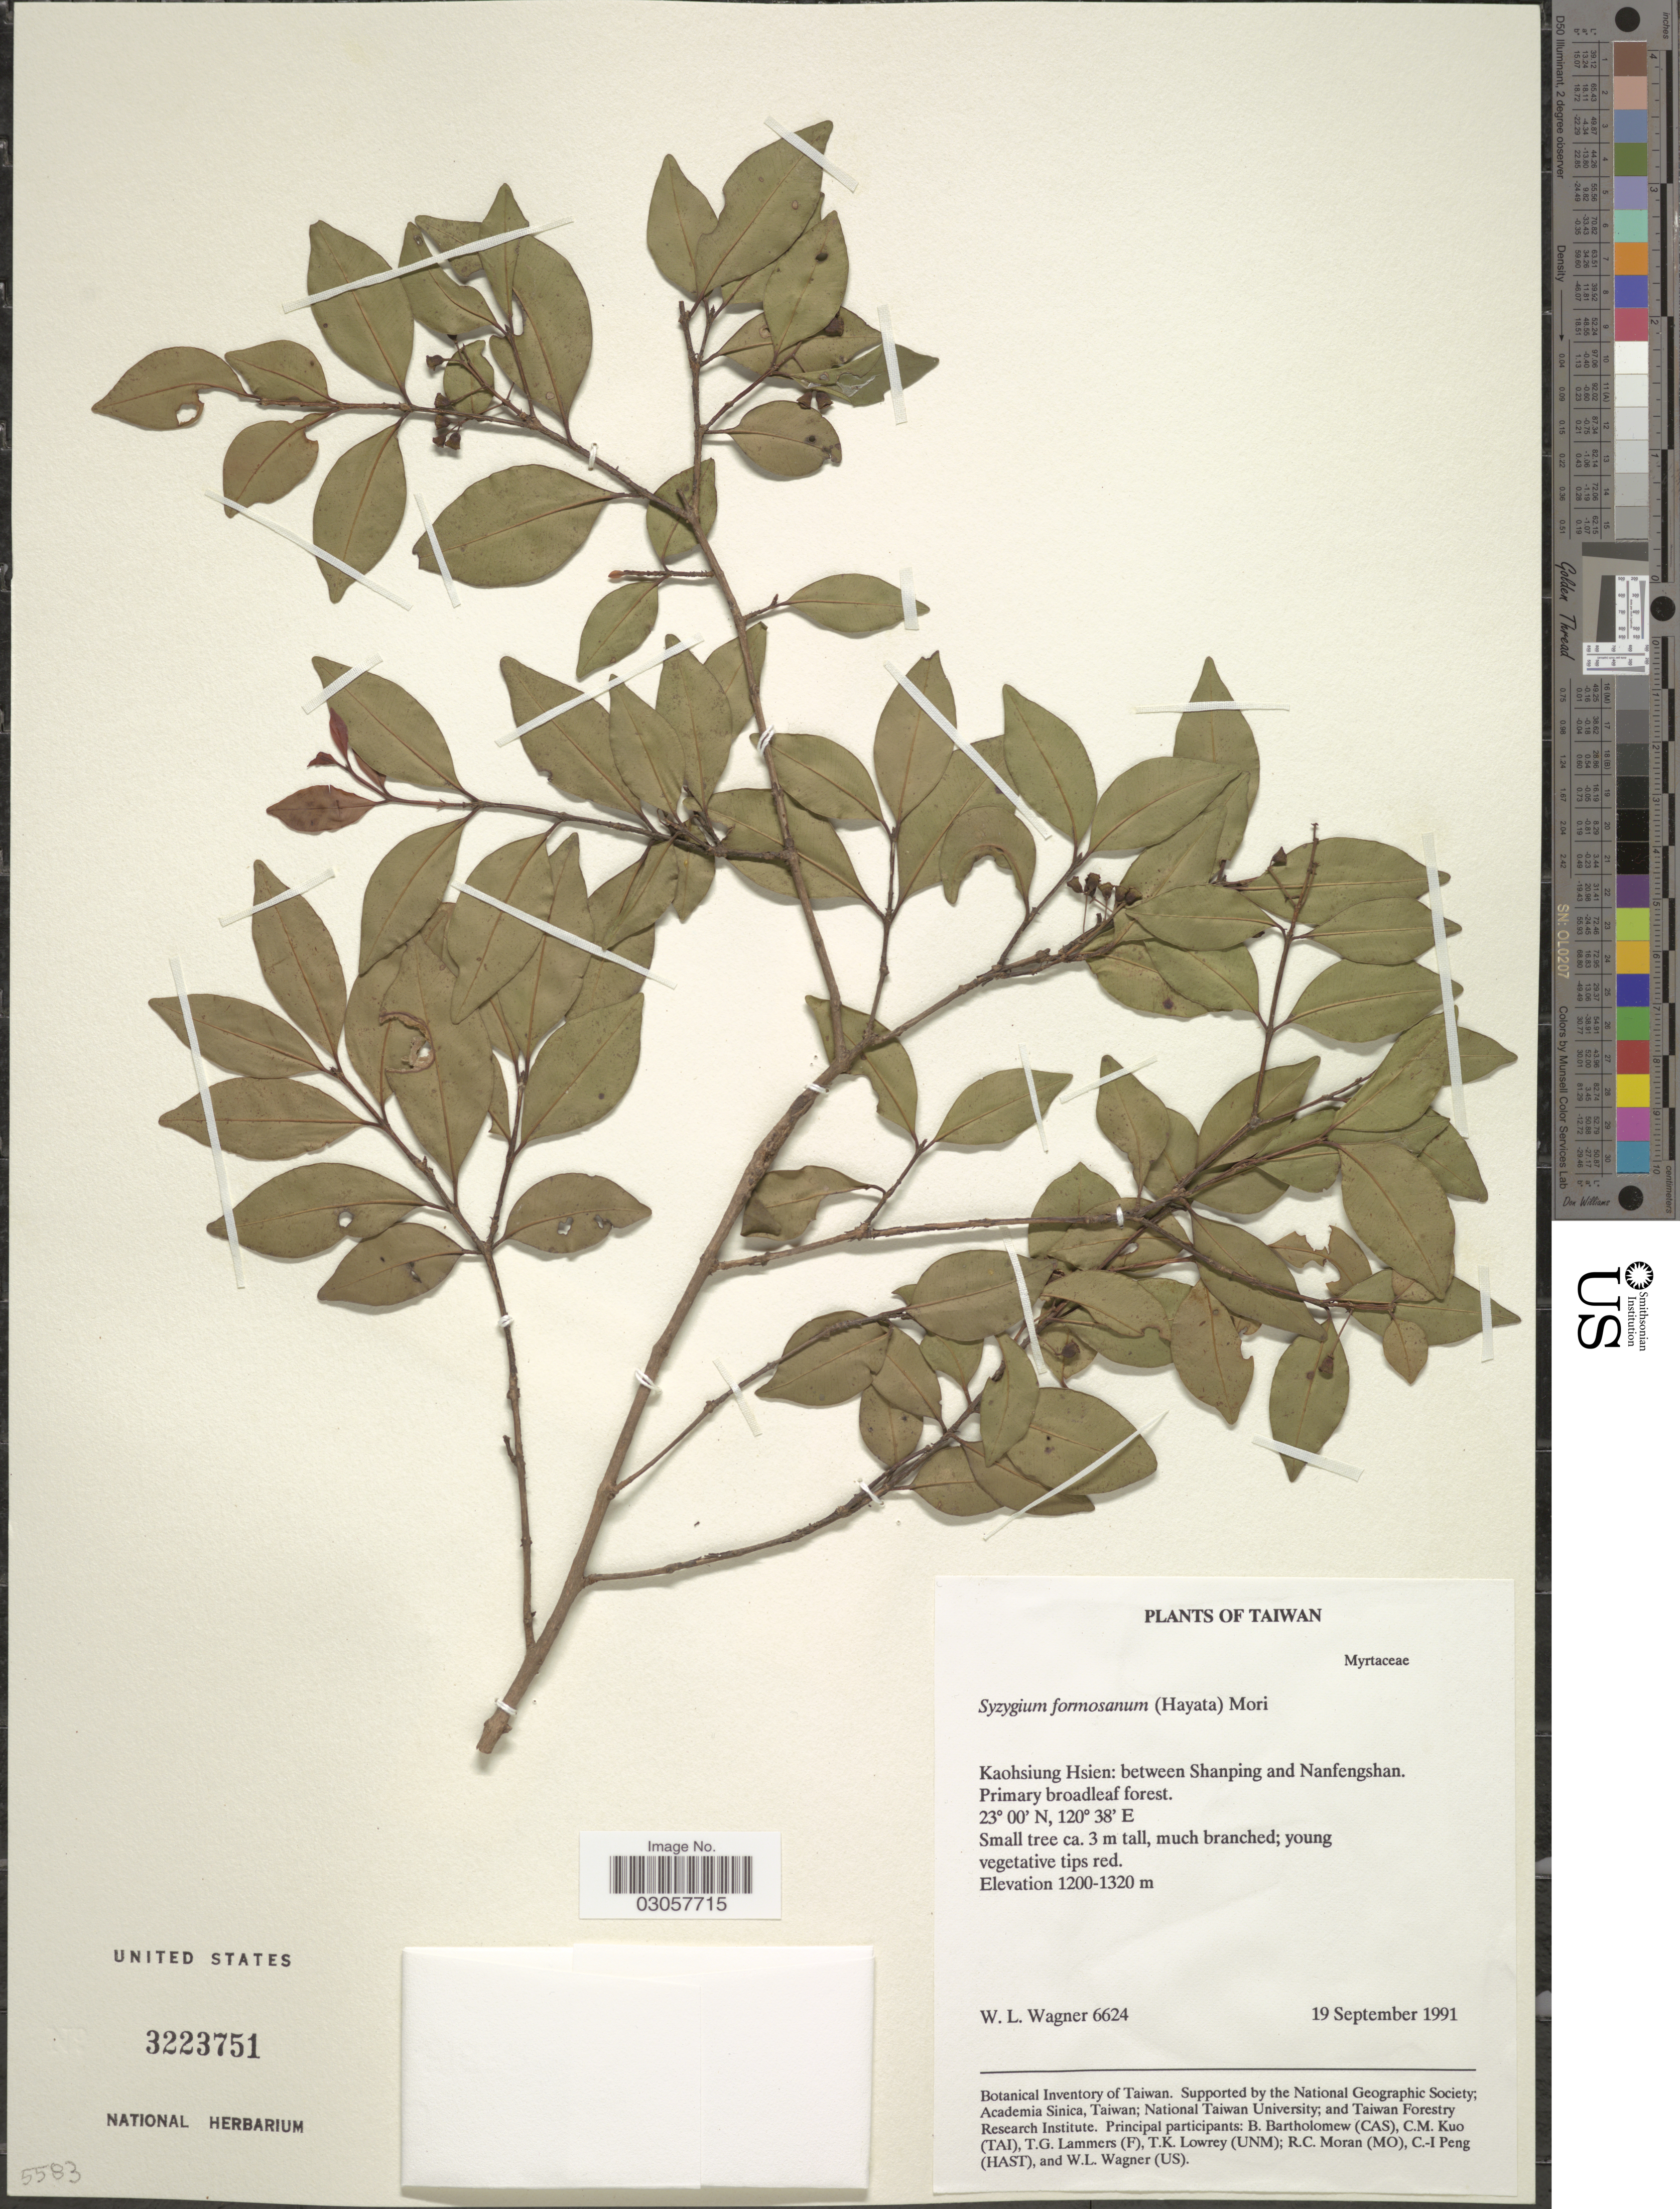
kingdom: Plantae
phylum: Tracheophyta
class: Magnoliopsida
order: Myrtales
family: Myrtaceae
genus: Syzygium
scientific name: Syzygium formosanum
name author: (Hayata) Mori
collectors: W. L. Wagner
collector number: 6624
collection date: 1991-09-19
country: Taiwan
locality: Kaohsiung Hsien: between Shanping and Nanfengshan.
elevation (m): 1200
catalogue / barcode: US 3223751